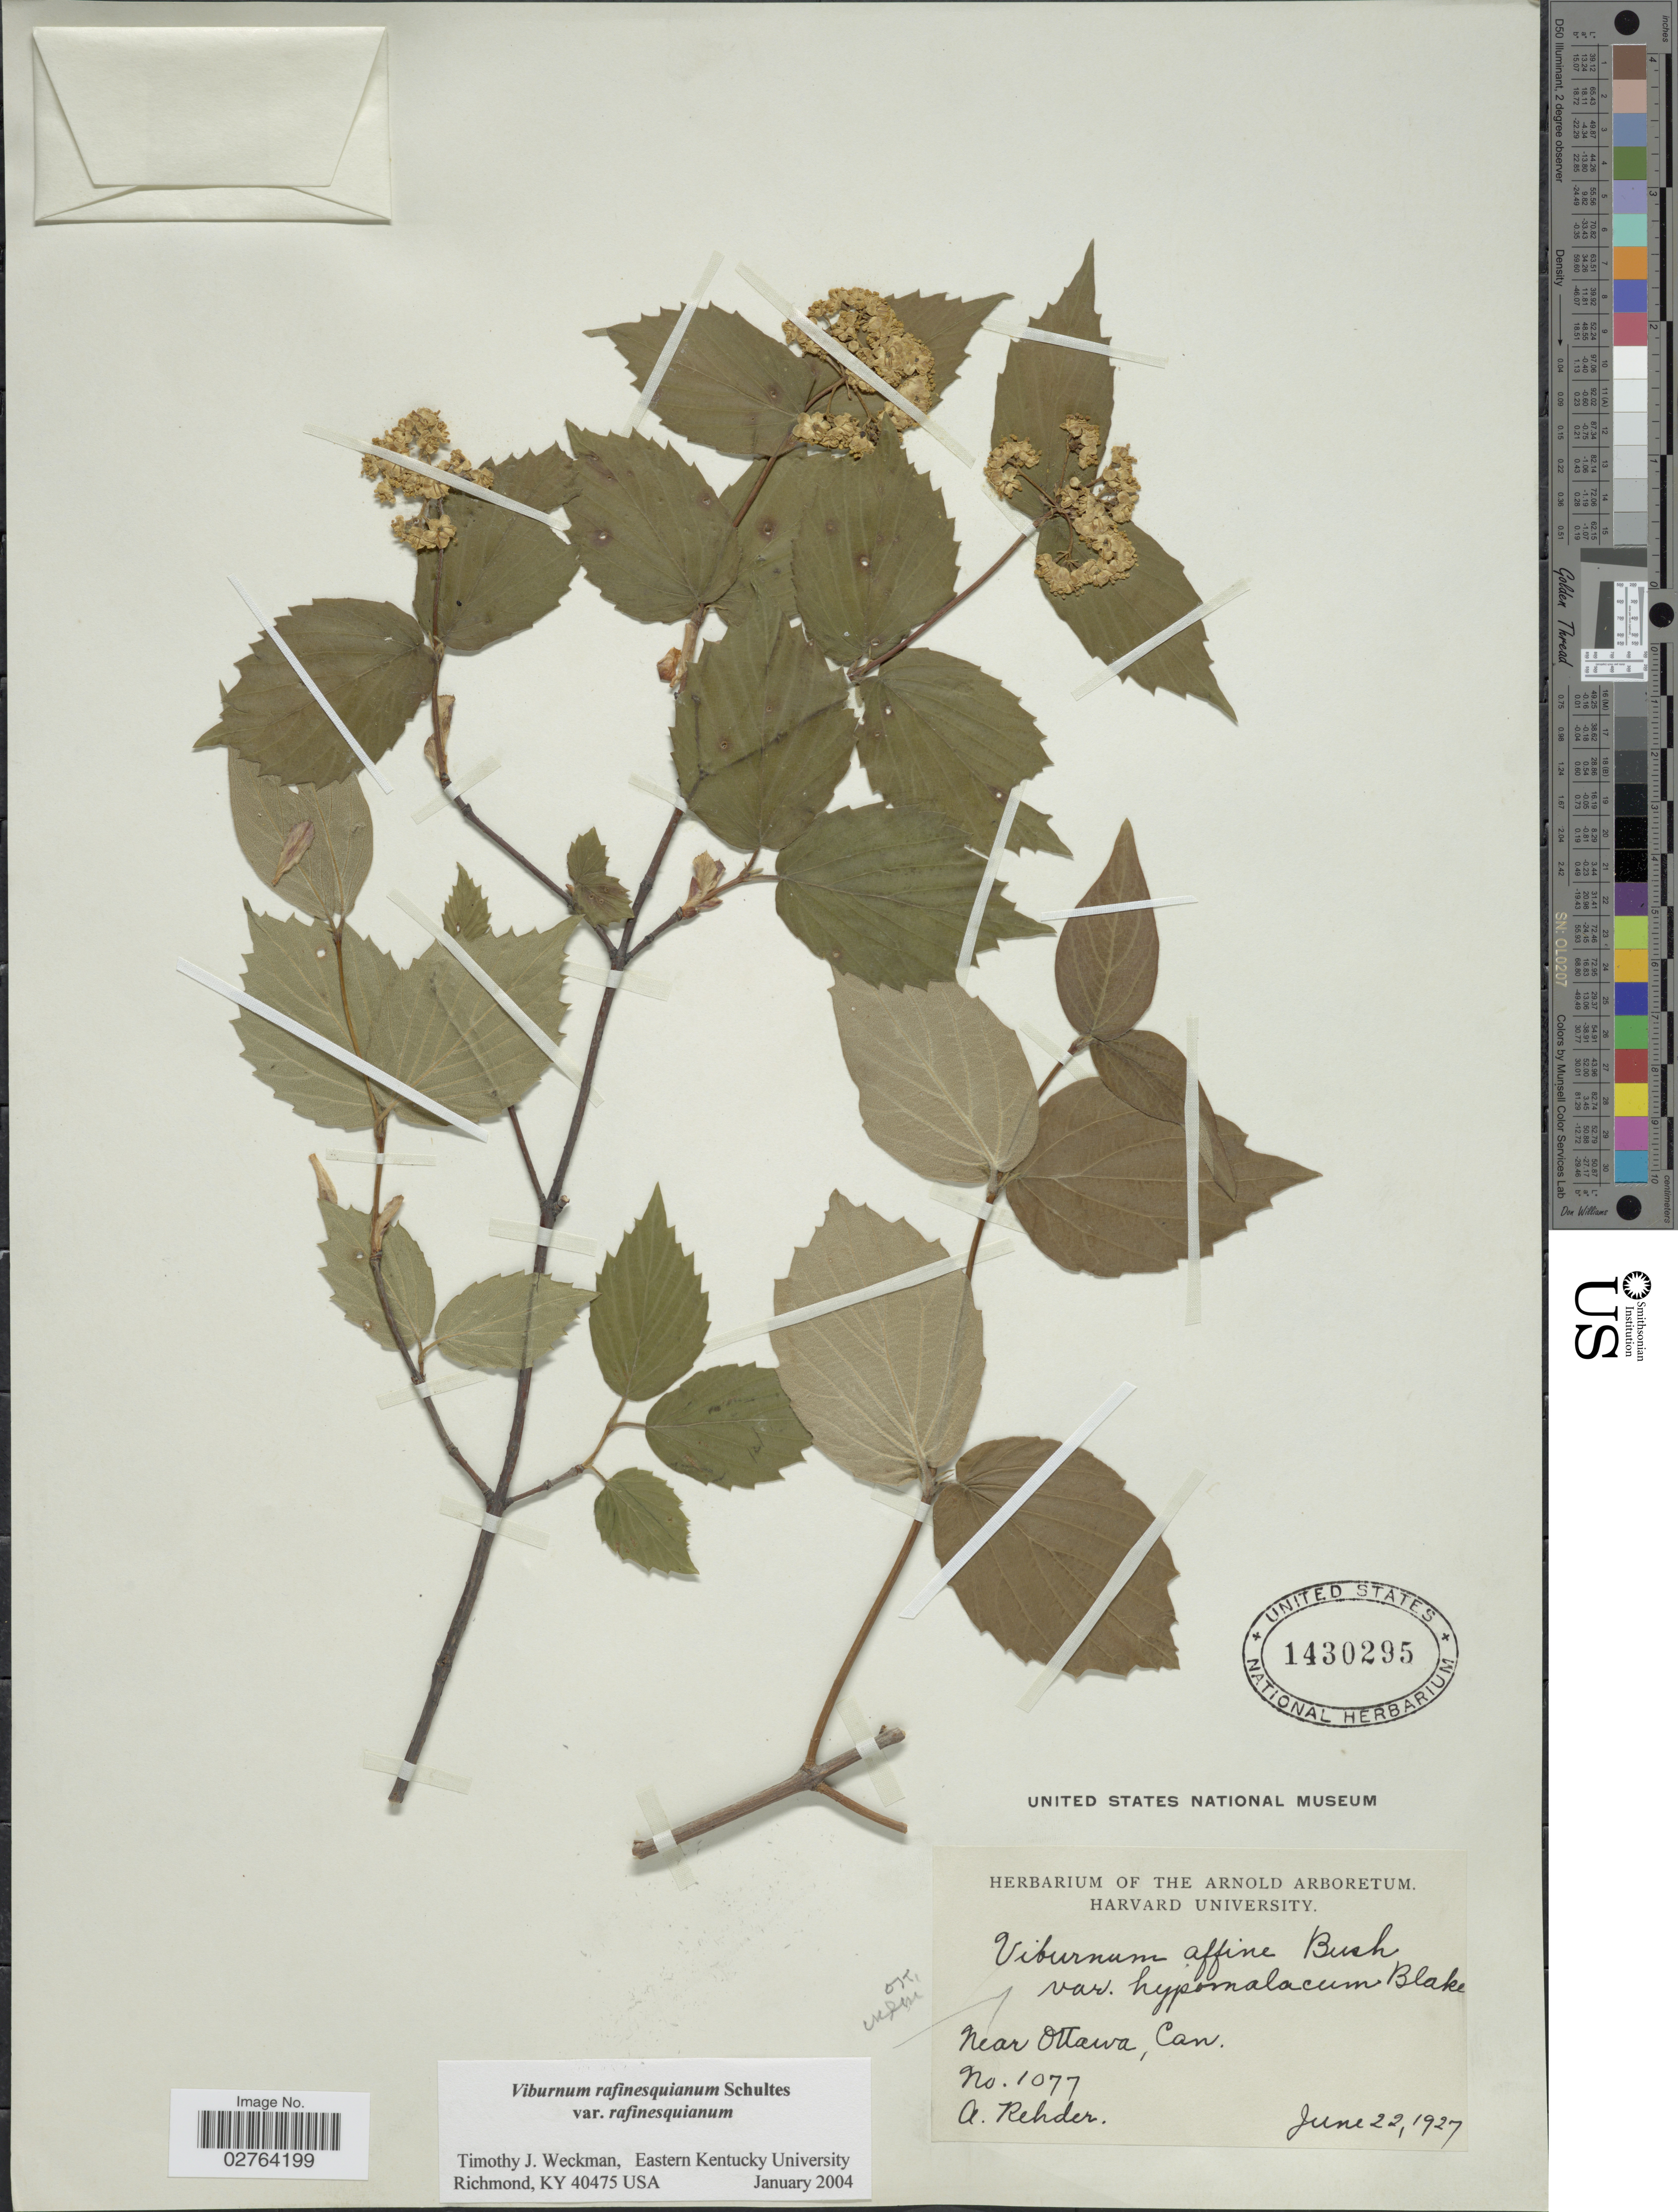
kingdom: Plantae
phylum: Tracheophyta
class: Magnoliopsida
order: Dipsacales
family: Viburnaceae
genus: Viburnum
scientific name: Viburnum rafinesqueanum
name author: Schult.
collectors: A. Rehder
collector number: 1077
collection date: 1927-06-22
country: Canada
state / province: Ontario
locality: Near Ottawa, Can.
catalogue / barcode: US 1430295